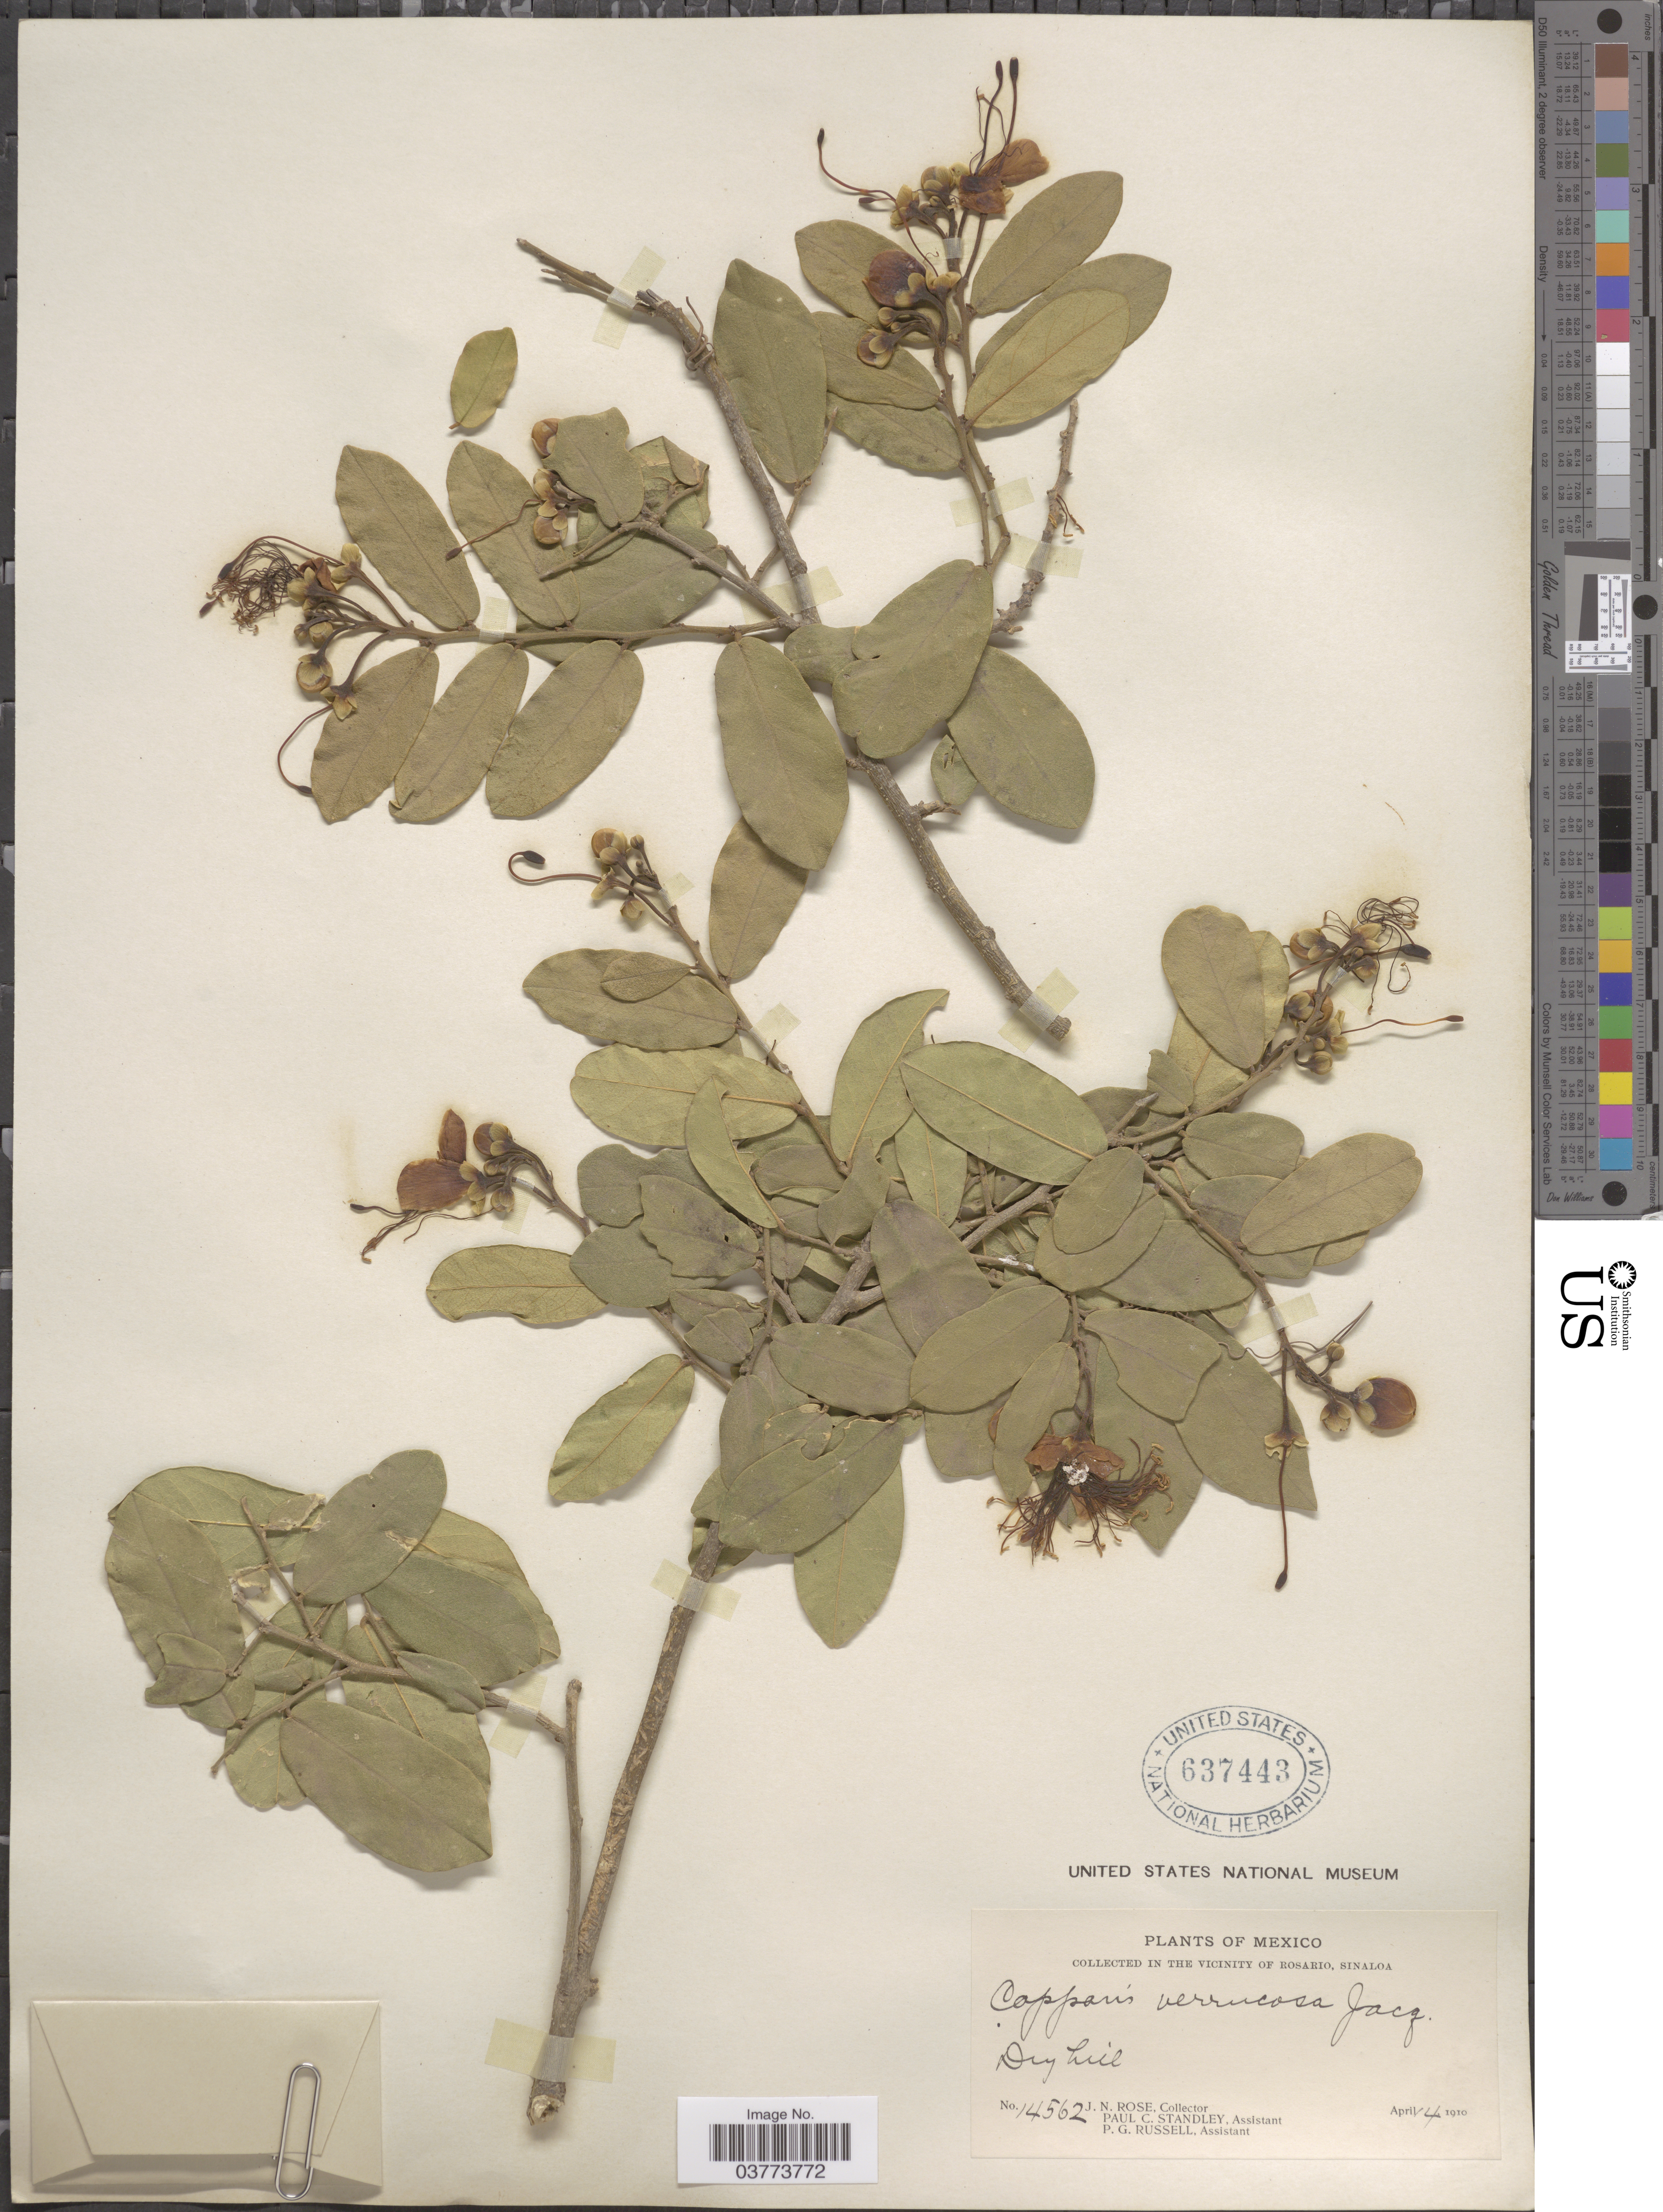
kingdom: Plantae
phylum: Tracheophyta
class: Magnoliopsida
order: Brassicales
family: Capparaceae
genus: Cynophalla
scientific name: Cynophalla verrucosa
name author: (Jacq.) J. Presl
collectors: J. N. Rose, P. C. Standley & P. G. Russell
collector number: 14562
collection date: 1910-04-14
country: Mexico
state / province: Sinaloa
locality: In The vicinity of Rosario.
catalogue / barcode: US 637443